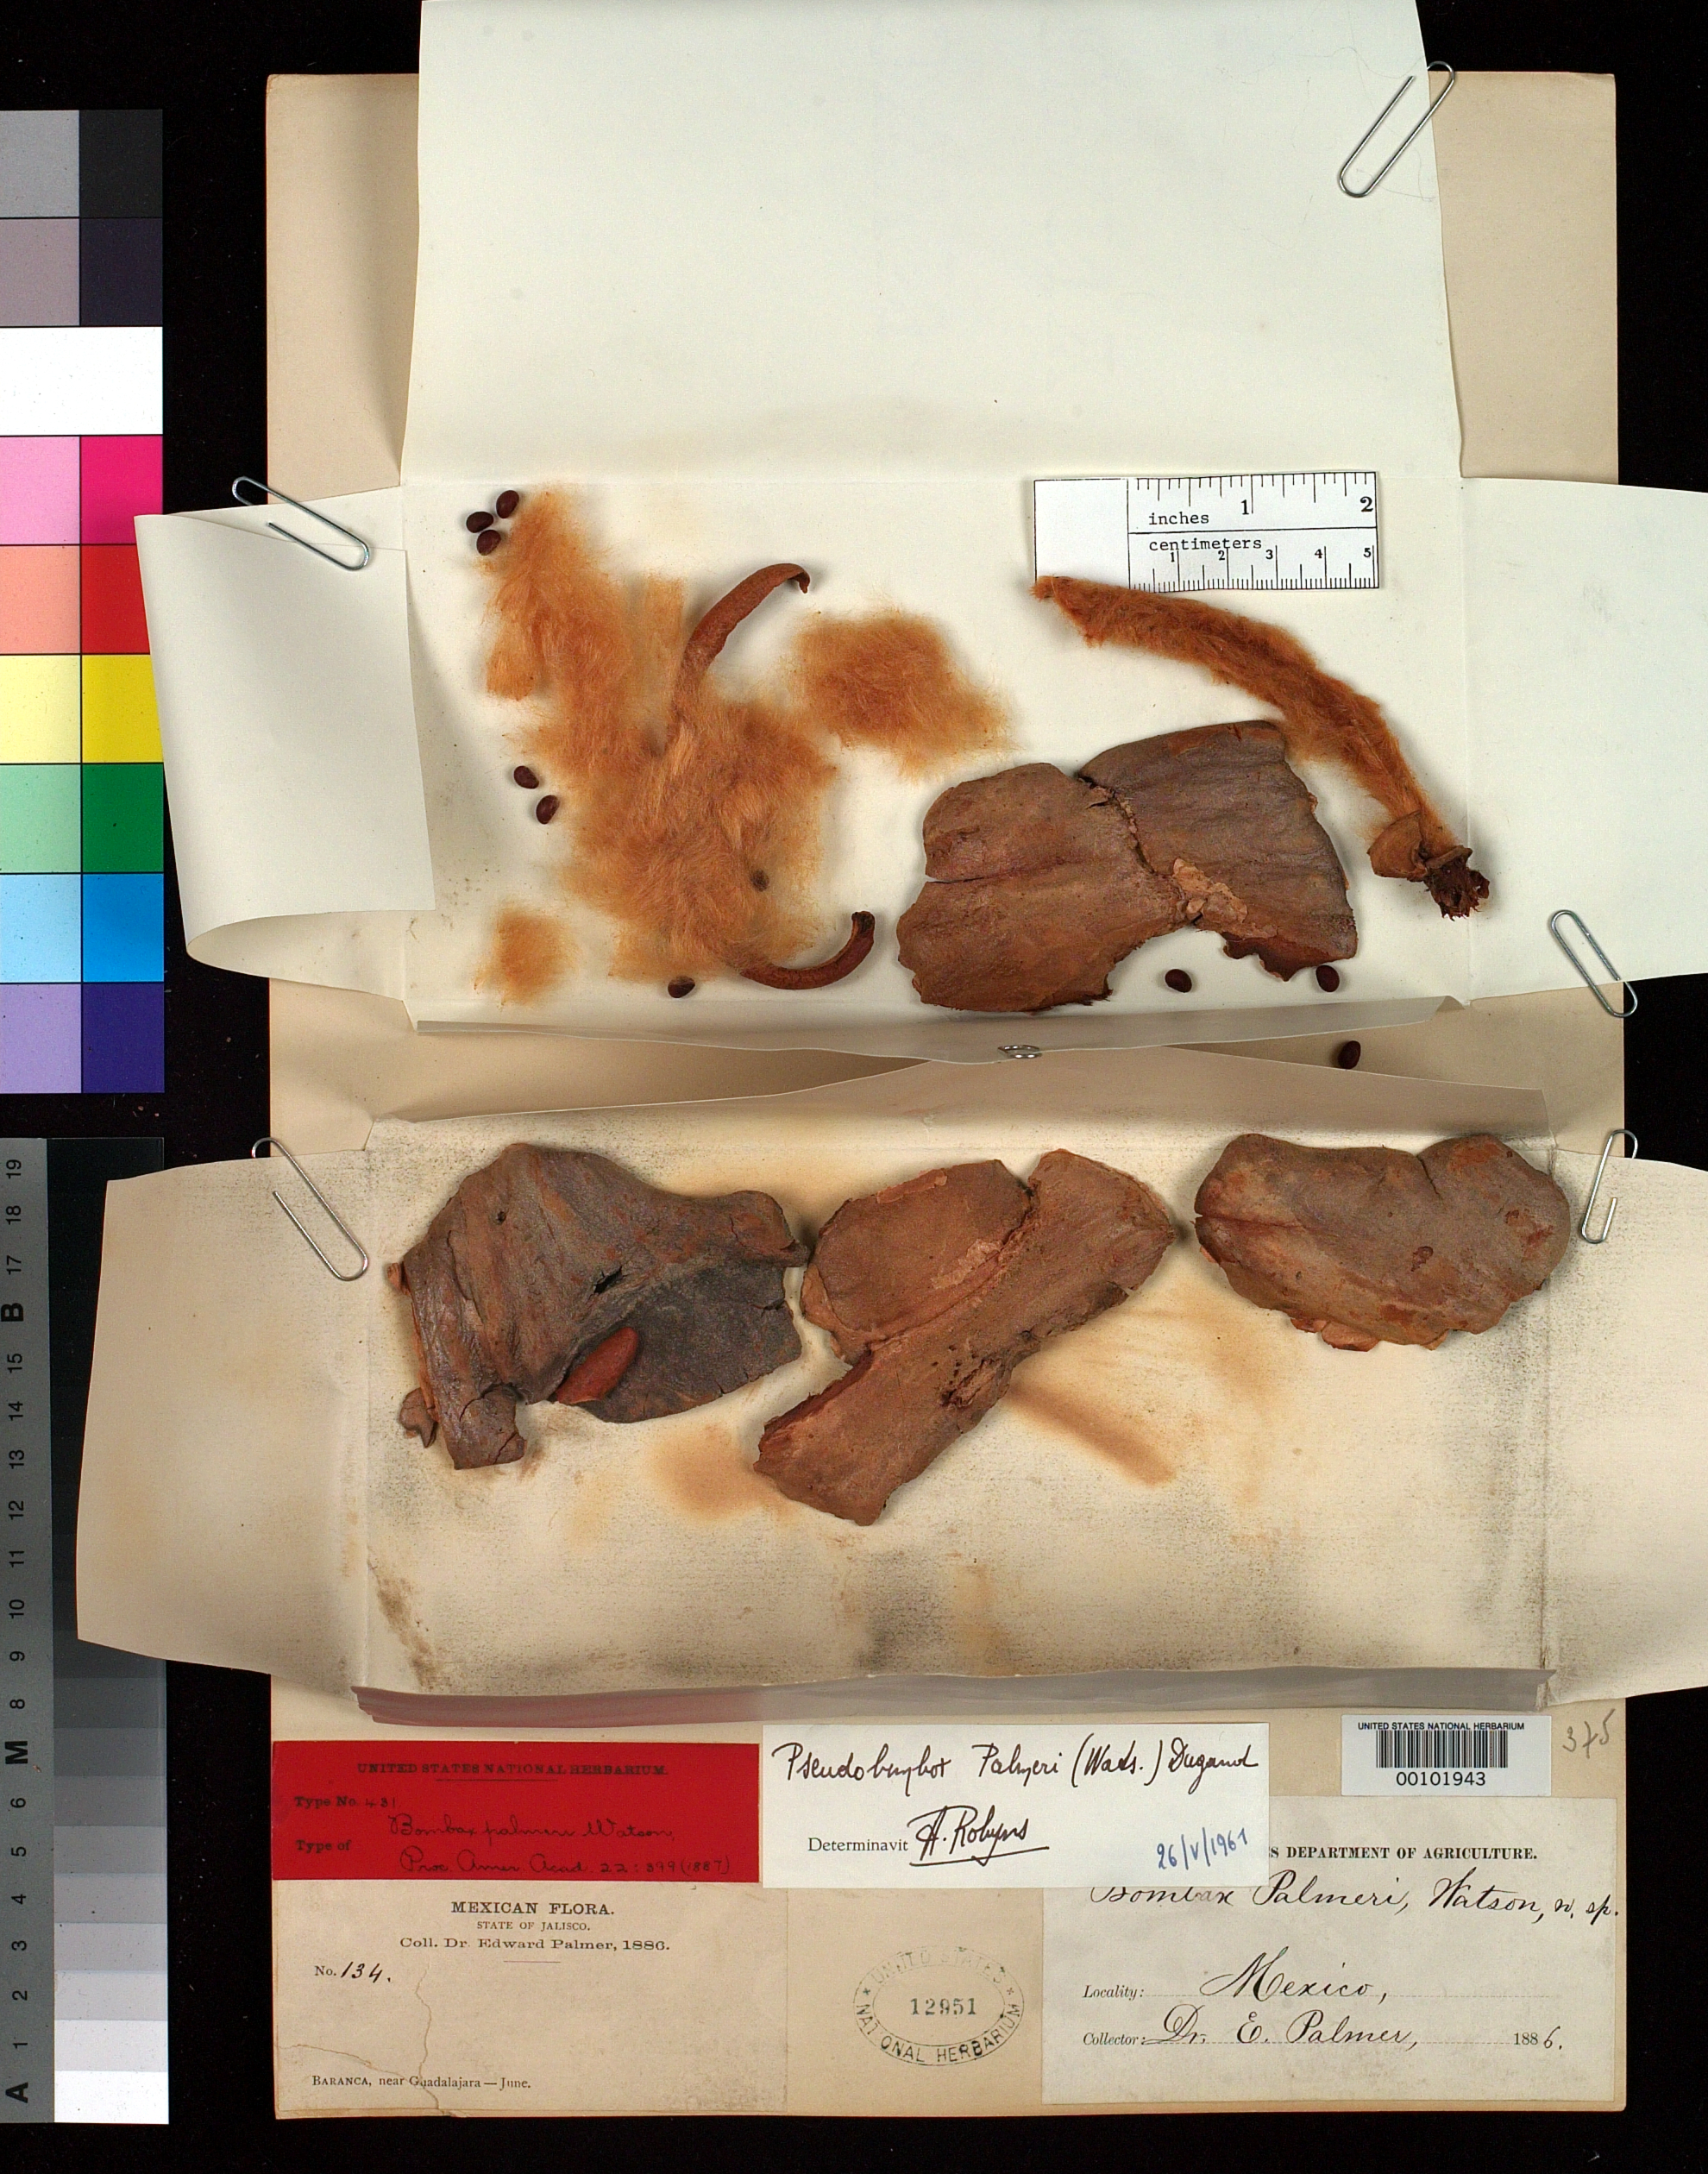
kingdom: Plantae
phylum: Tracheophyta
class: Magnoliopsida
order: Malvales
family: Malvaceae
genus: Bombax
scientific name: Bombax palmeri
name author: S. Watson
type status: Type Collection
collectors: E. Palmer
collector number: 134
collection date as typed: Jun 1886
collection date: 1886-06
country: Mexico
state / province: Jalisco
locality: Baranca, near Guadalajara.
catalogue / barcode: US 12951